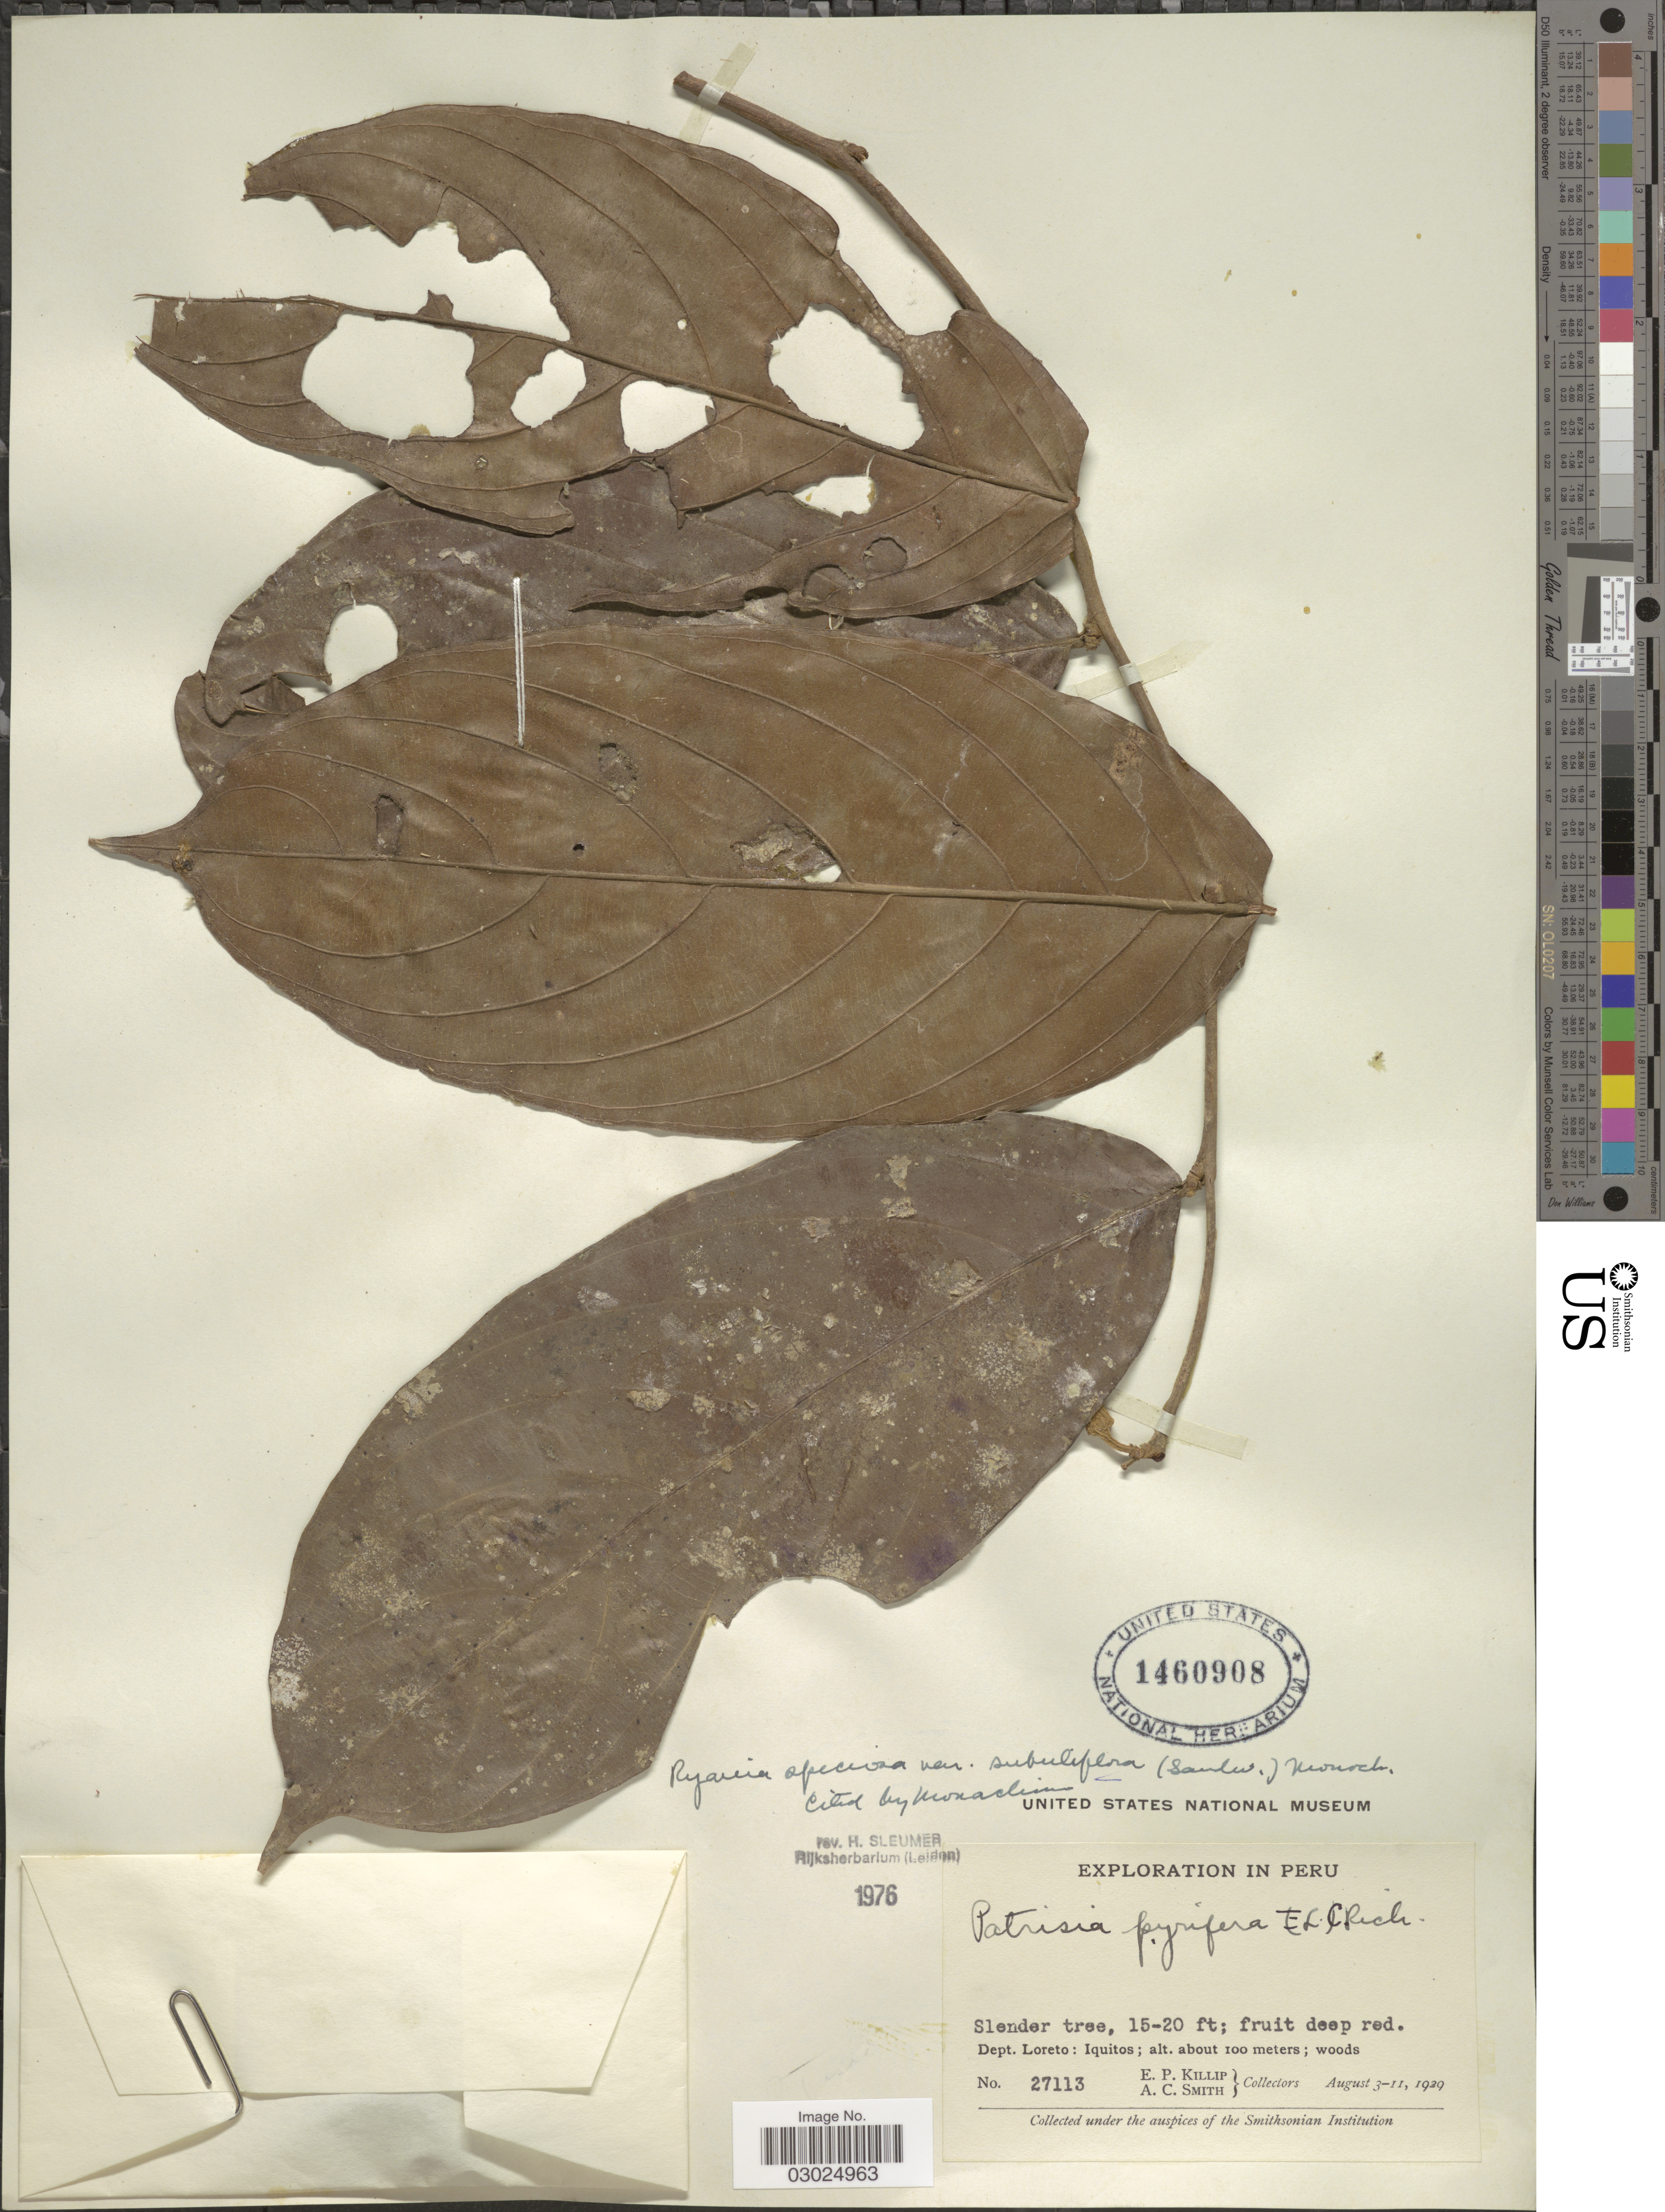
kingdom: Plantae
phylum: Tracheophyta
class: Magnoliopsida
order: Malpighiales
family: Salicaceae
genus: Ryania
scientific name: Ryania speciosa var. subuliflora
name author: (Sandwith) Monach.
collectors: E. P. Killip & A. C. Smith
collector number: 27113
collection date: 1929-08-03/1929-08-11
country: Peru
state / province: Loreto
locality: Dept. Loreto: Iquitos.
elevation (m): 100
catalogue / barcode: US 1460908